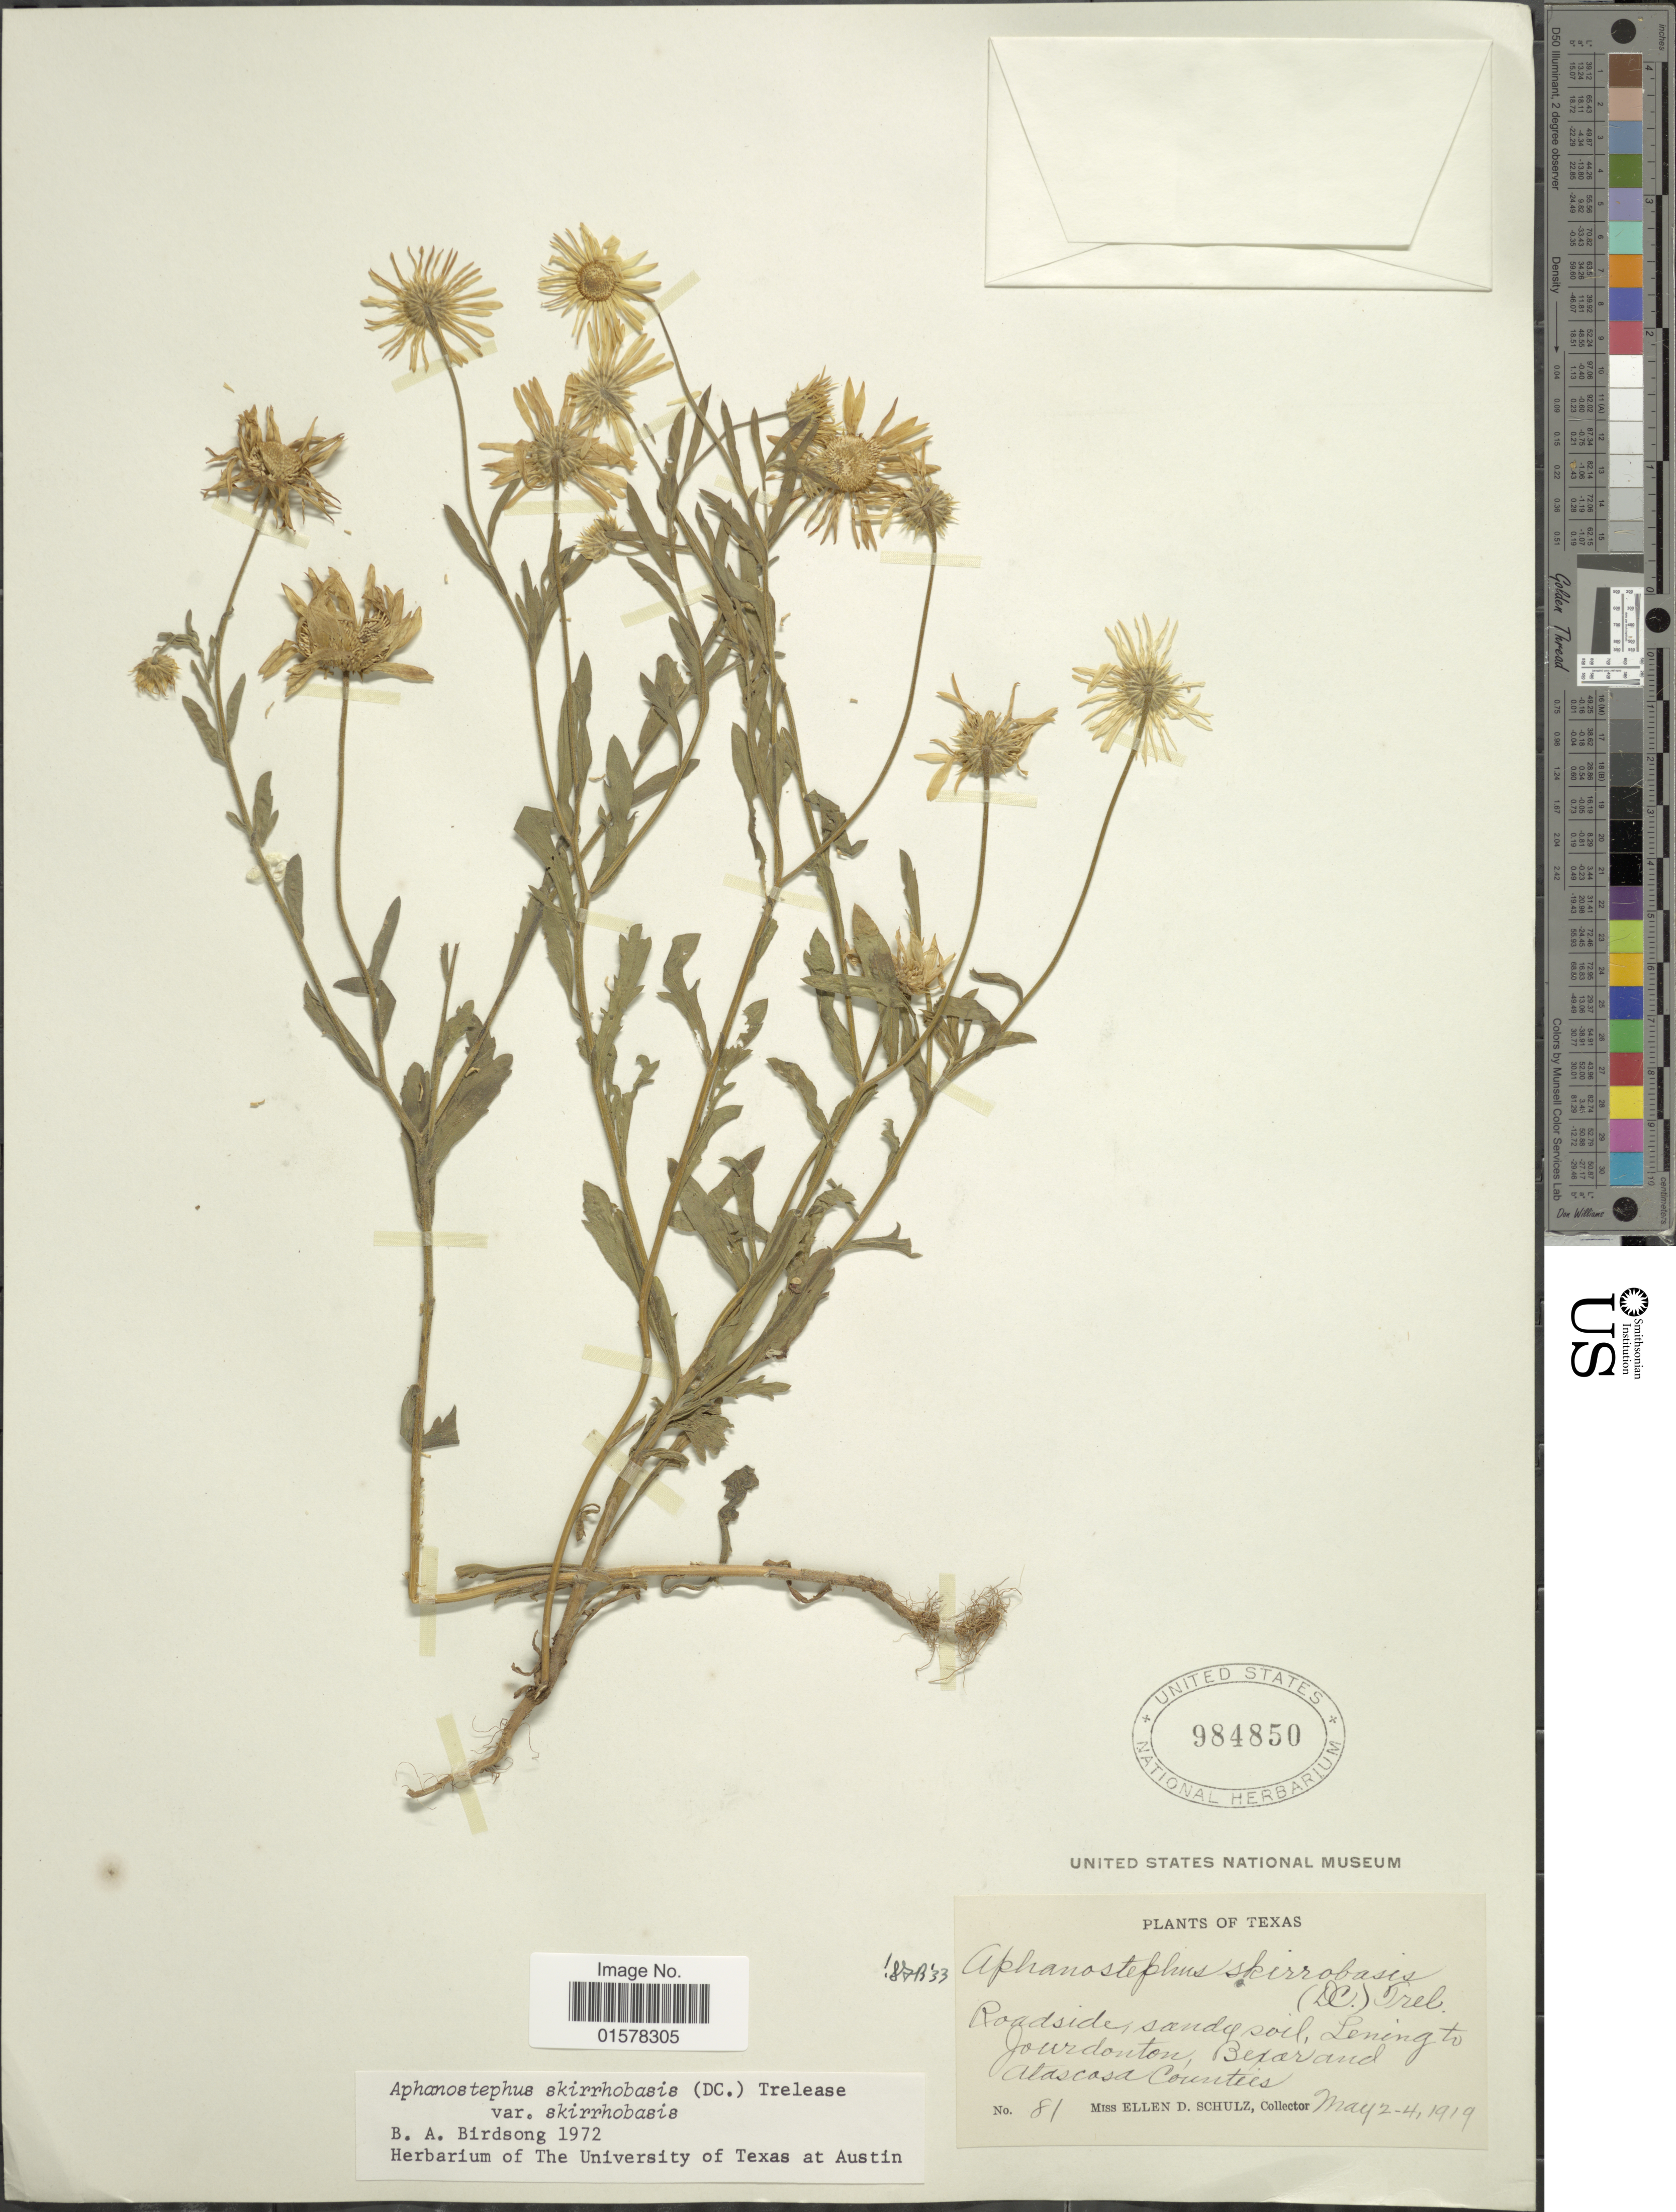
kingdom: Plantae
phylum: Tracheophyta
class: Magnoliopsida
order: Asterales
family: Asteraceae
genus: Aphanostephus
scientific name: Aphanostephus skirrhobasis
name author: (DC.) Trel. ex Coville & Branner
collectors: E. D. Schulz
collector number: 81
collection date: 1919-05-02/1919-05-04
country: United States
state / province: Texas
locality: Roadsides sandy soil, Lening to Jourdonton, Bexar and Atascasa Counties, Texas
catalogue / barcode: US 98450